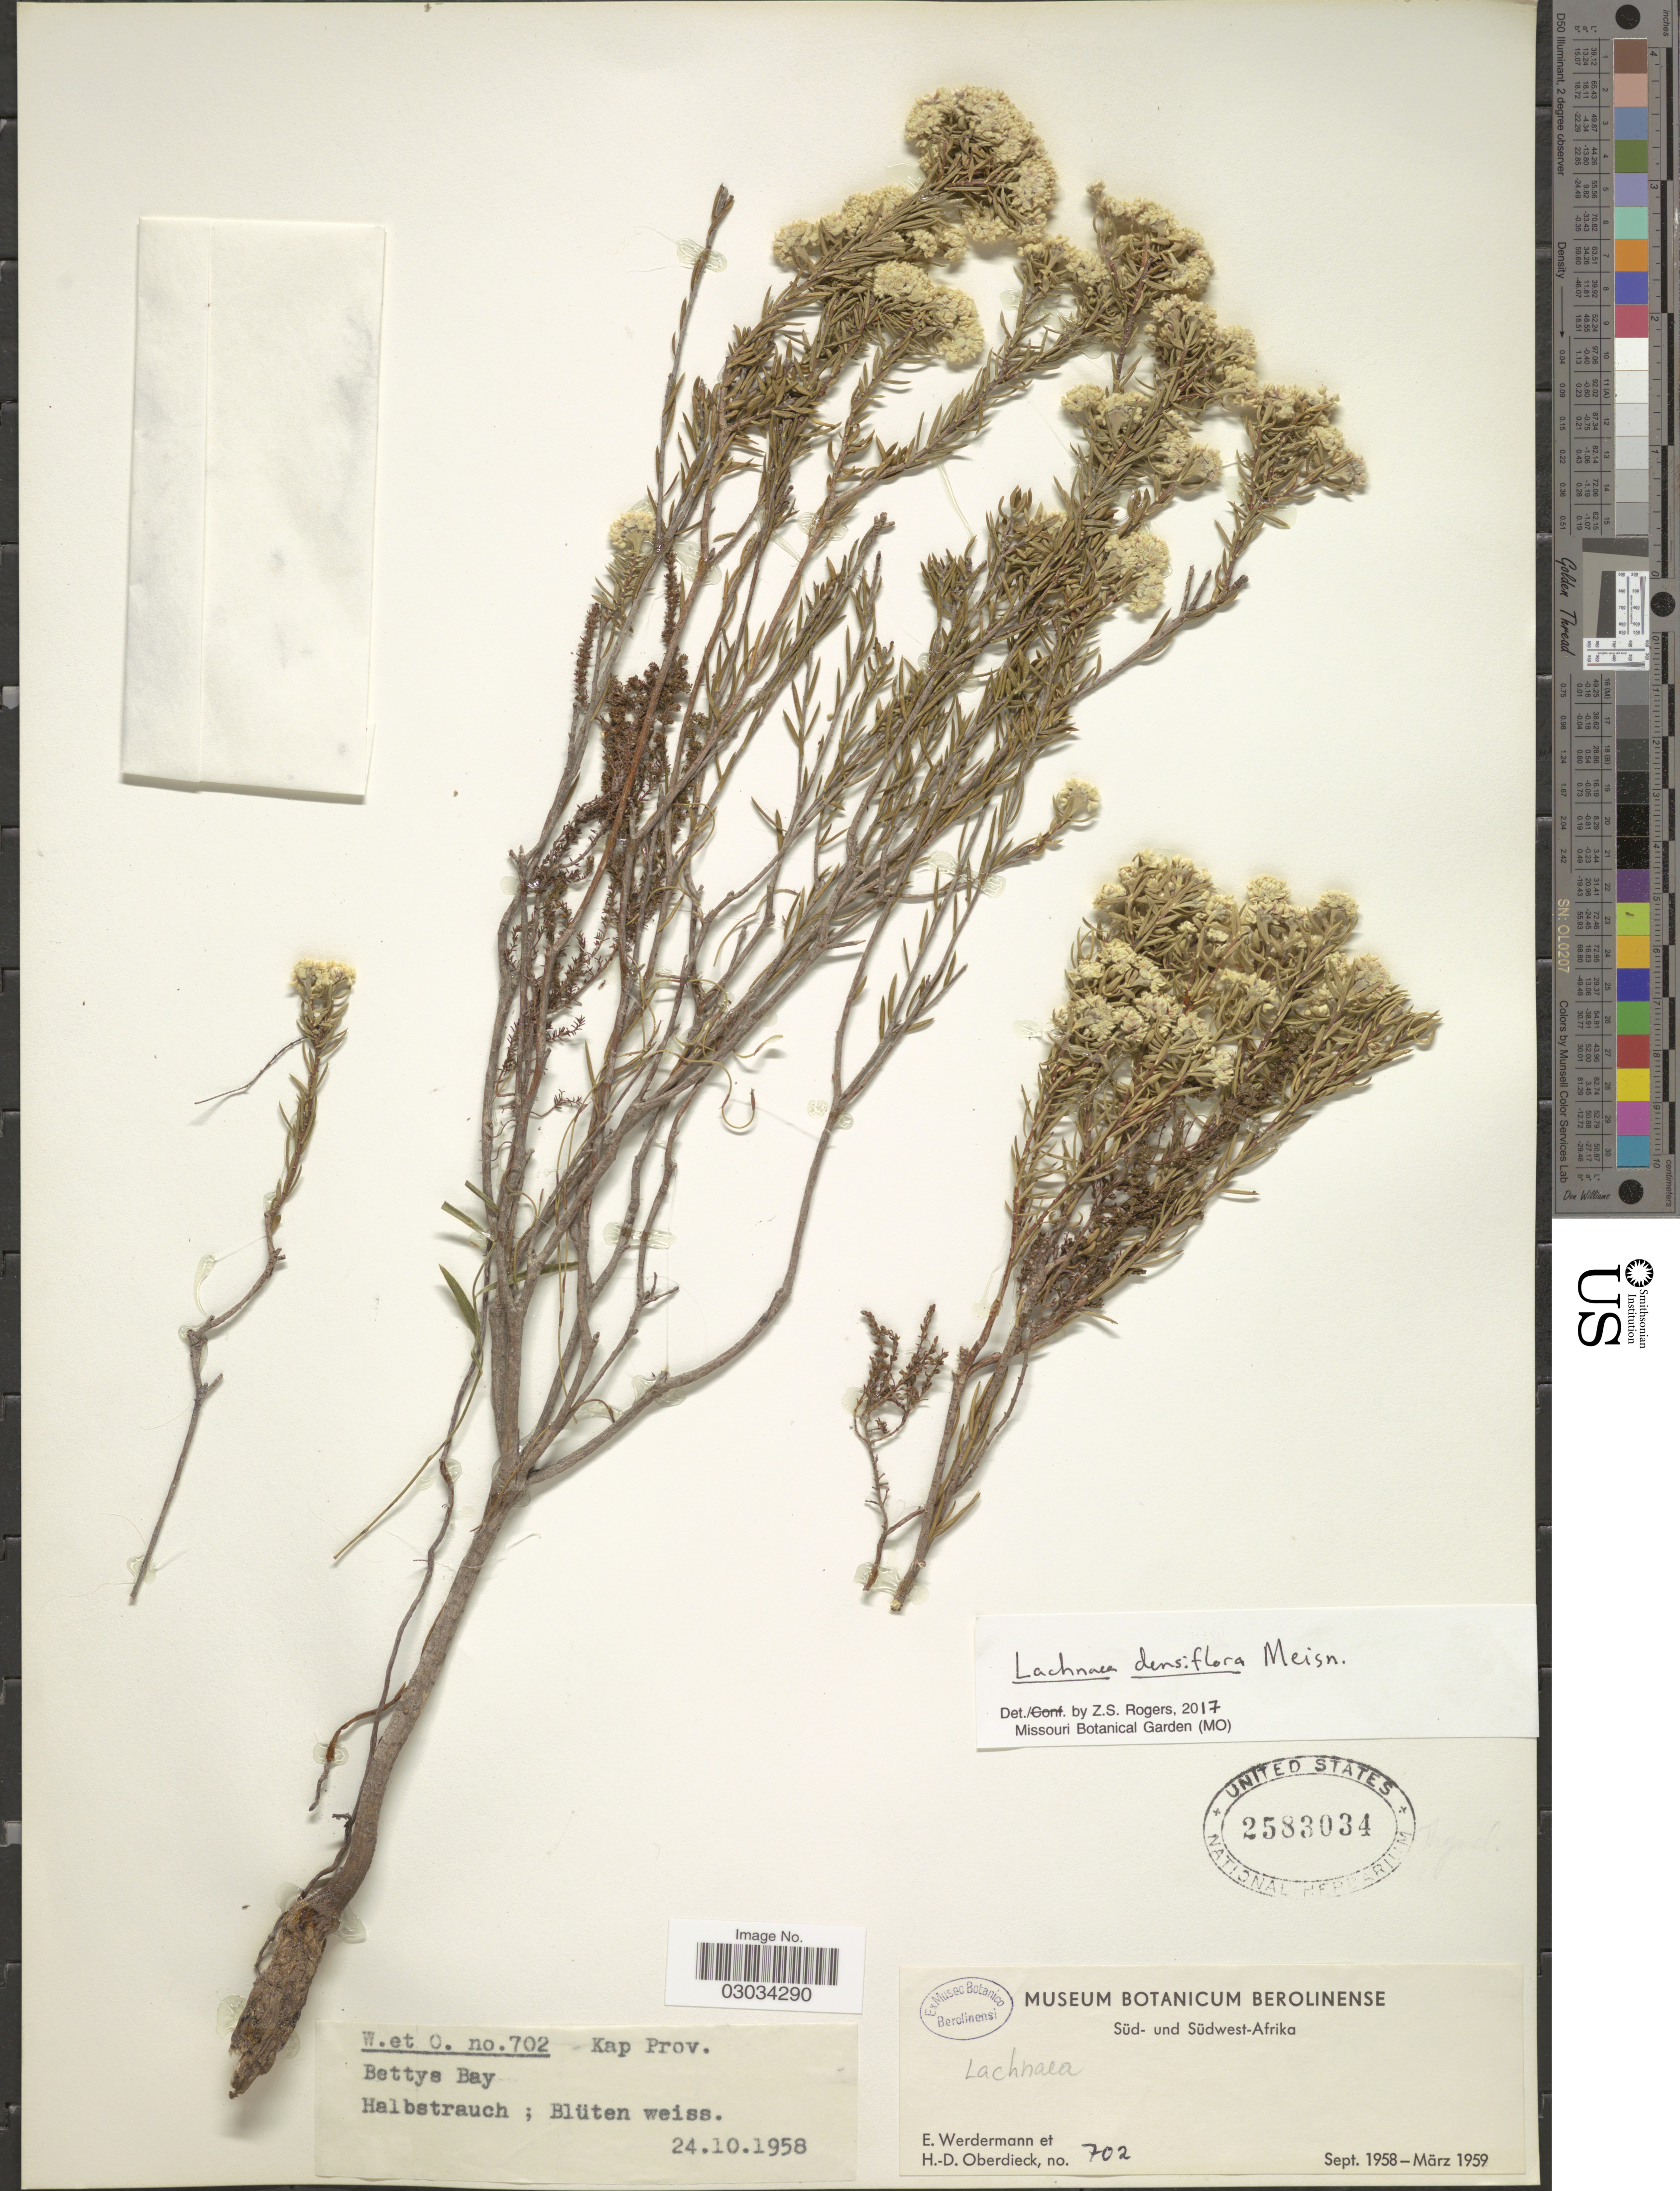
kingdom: Plantae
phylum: Tracheophyta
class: Magnoliopsida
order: Malvales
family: Thymelaeaceae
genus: Lachnaea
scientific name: Lachnaea densiflora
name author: Meisn.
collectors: E. Werdermann & H. Oberdieck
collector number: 702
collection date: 1958-10-24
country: South Africa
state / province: Western Cape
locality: Kap Prov. Bettys Bay.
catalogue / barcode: US 2583034